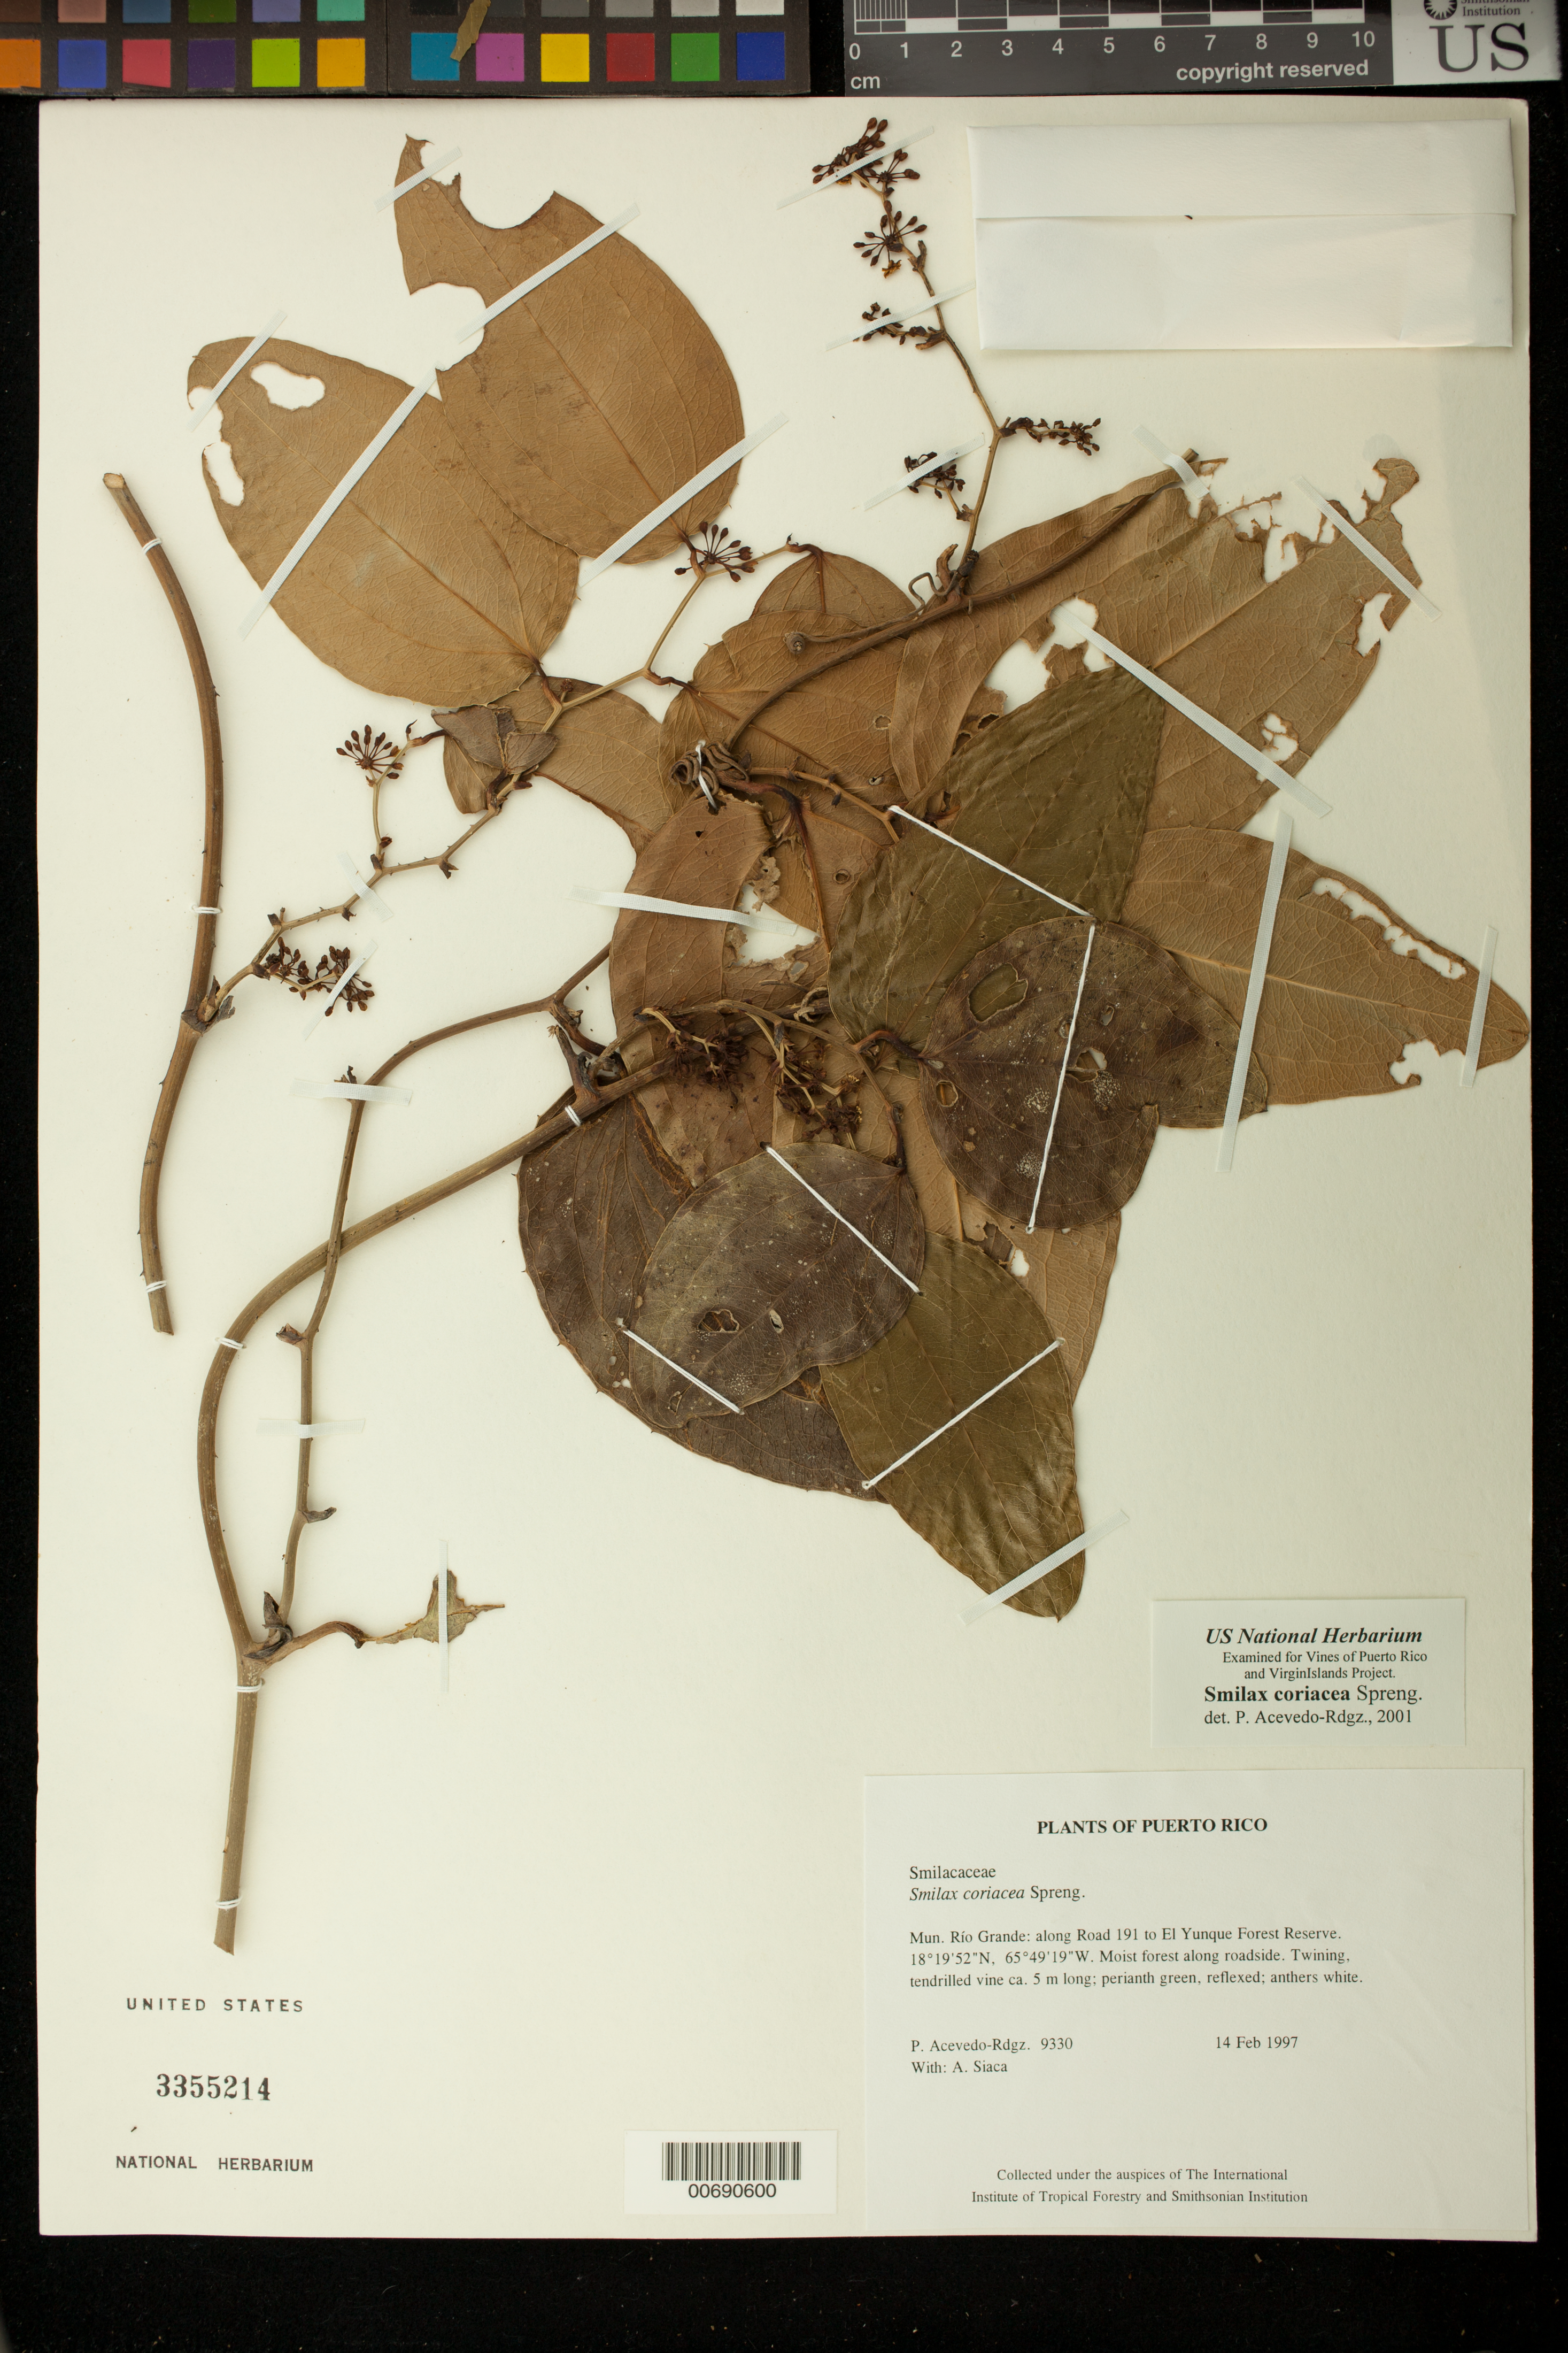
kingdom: Plantae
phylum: Tracheophyta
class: Liliopsida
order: Liliales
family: Smilacaceae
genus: Smilax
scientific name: Smilax coriacea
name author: Spreng.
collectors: P. Acevedo-Rodr. & A. Siaca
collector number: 9330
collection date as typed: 14 Feb 1997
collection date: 1997-02-14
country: Puerto Rico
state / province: Río Grande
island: Puerto Rico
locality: Río Grande: along Road 191 to El Yunque Forest Reserve.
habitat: Moist forest along roadside.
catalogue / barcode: US 3355214